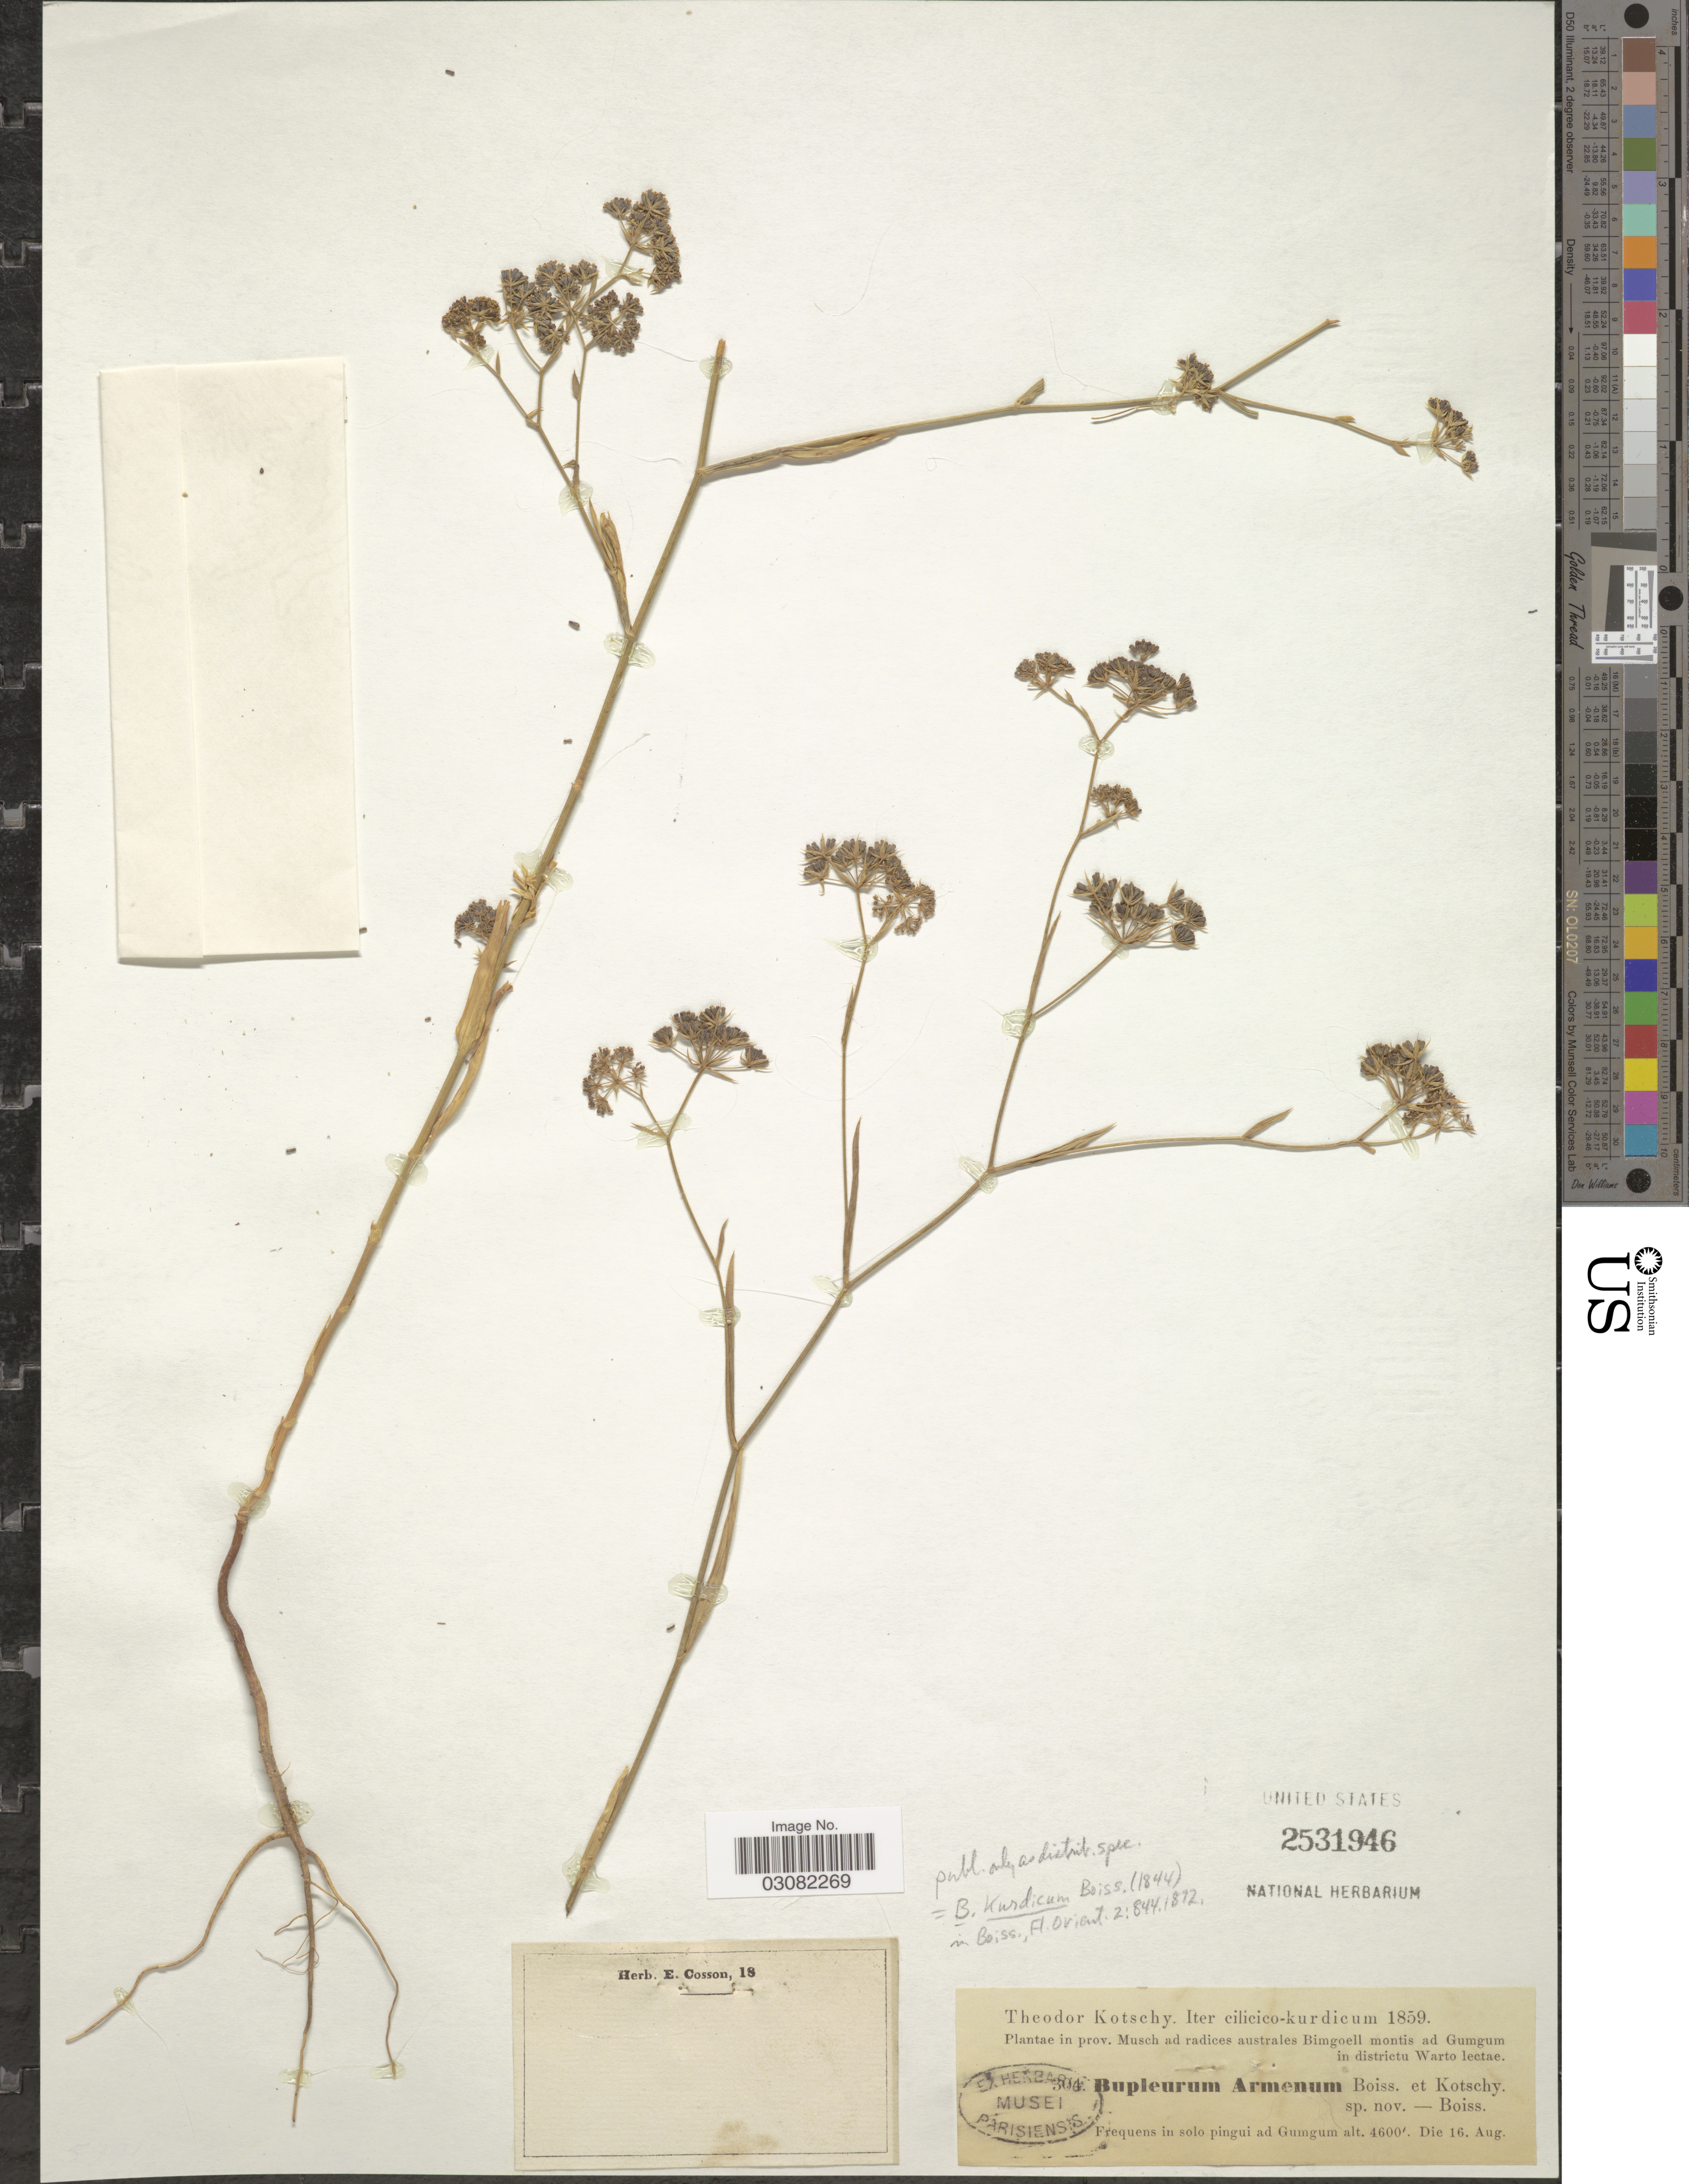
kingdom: Plantae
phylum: Tracheophyta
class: Magnoliopsida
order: Apiales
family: Apiaceae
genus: Bupleurum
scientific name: Bupleurum kurdicum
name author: Boiss.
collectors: K. G. Kotschy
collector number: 304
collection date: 1859-08-16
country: Turkey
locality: Cilicico- kurdicum, in prov. Musch ad radices australes Bimgoell montis ad Gimgum in districtu Warto. Frequens in solo in pingui ad Gumgum.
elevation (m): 1402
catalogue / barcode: US 2531946